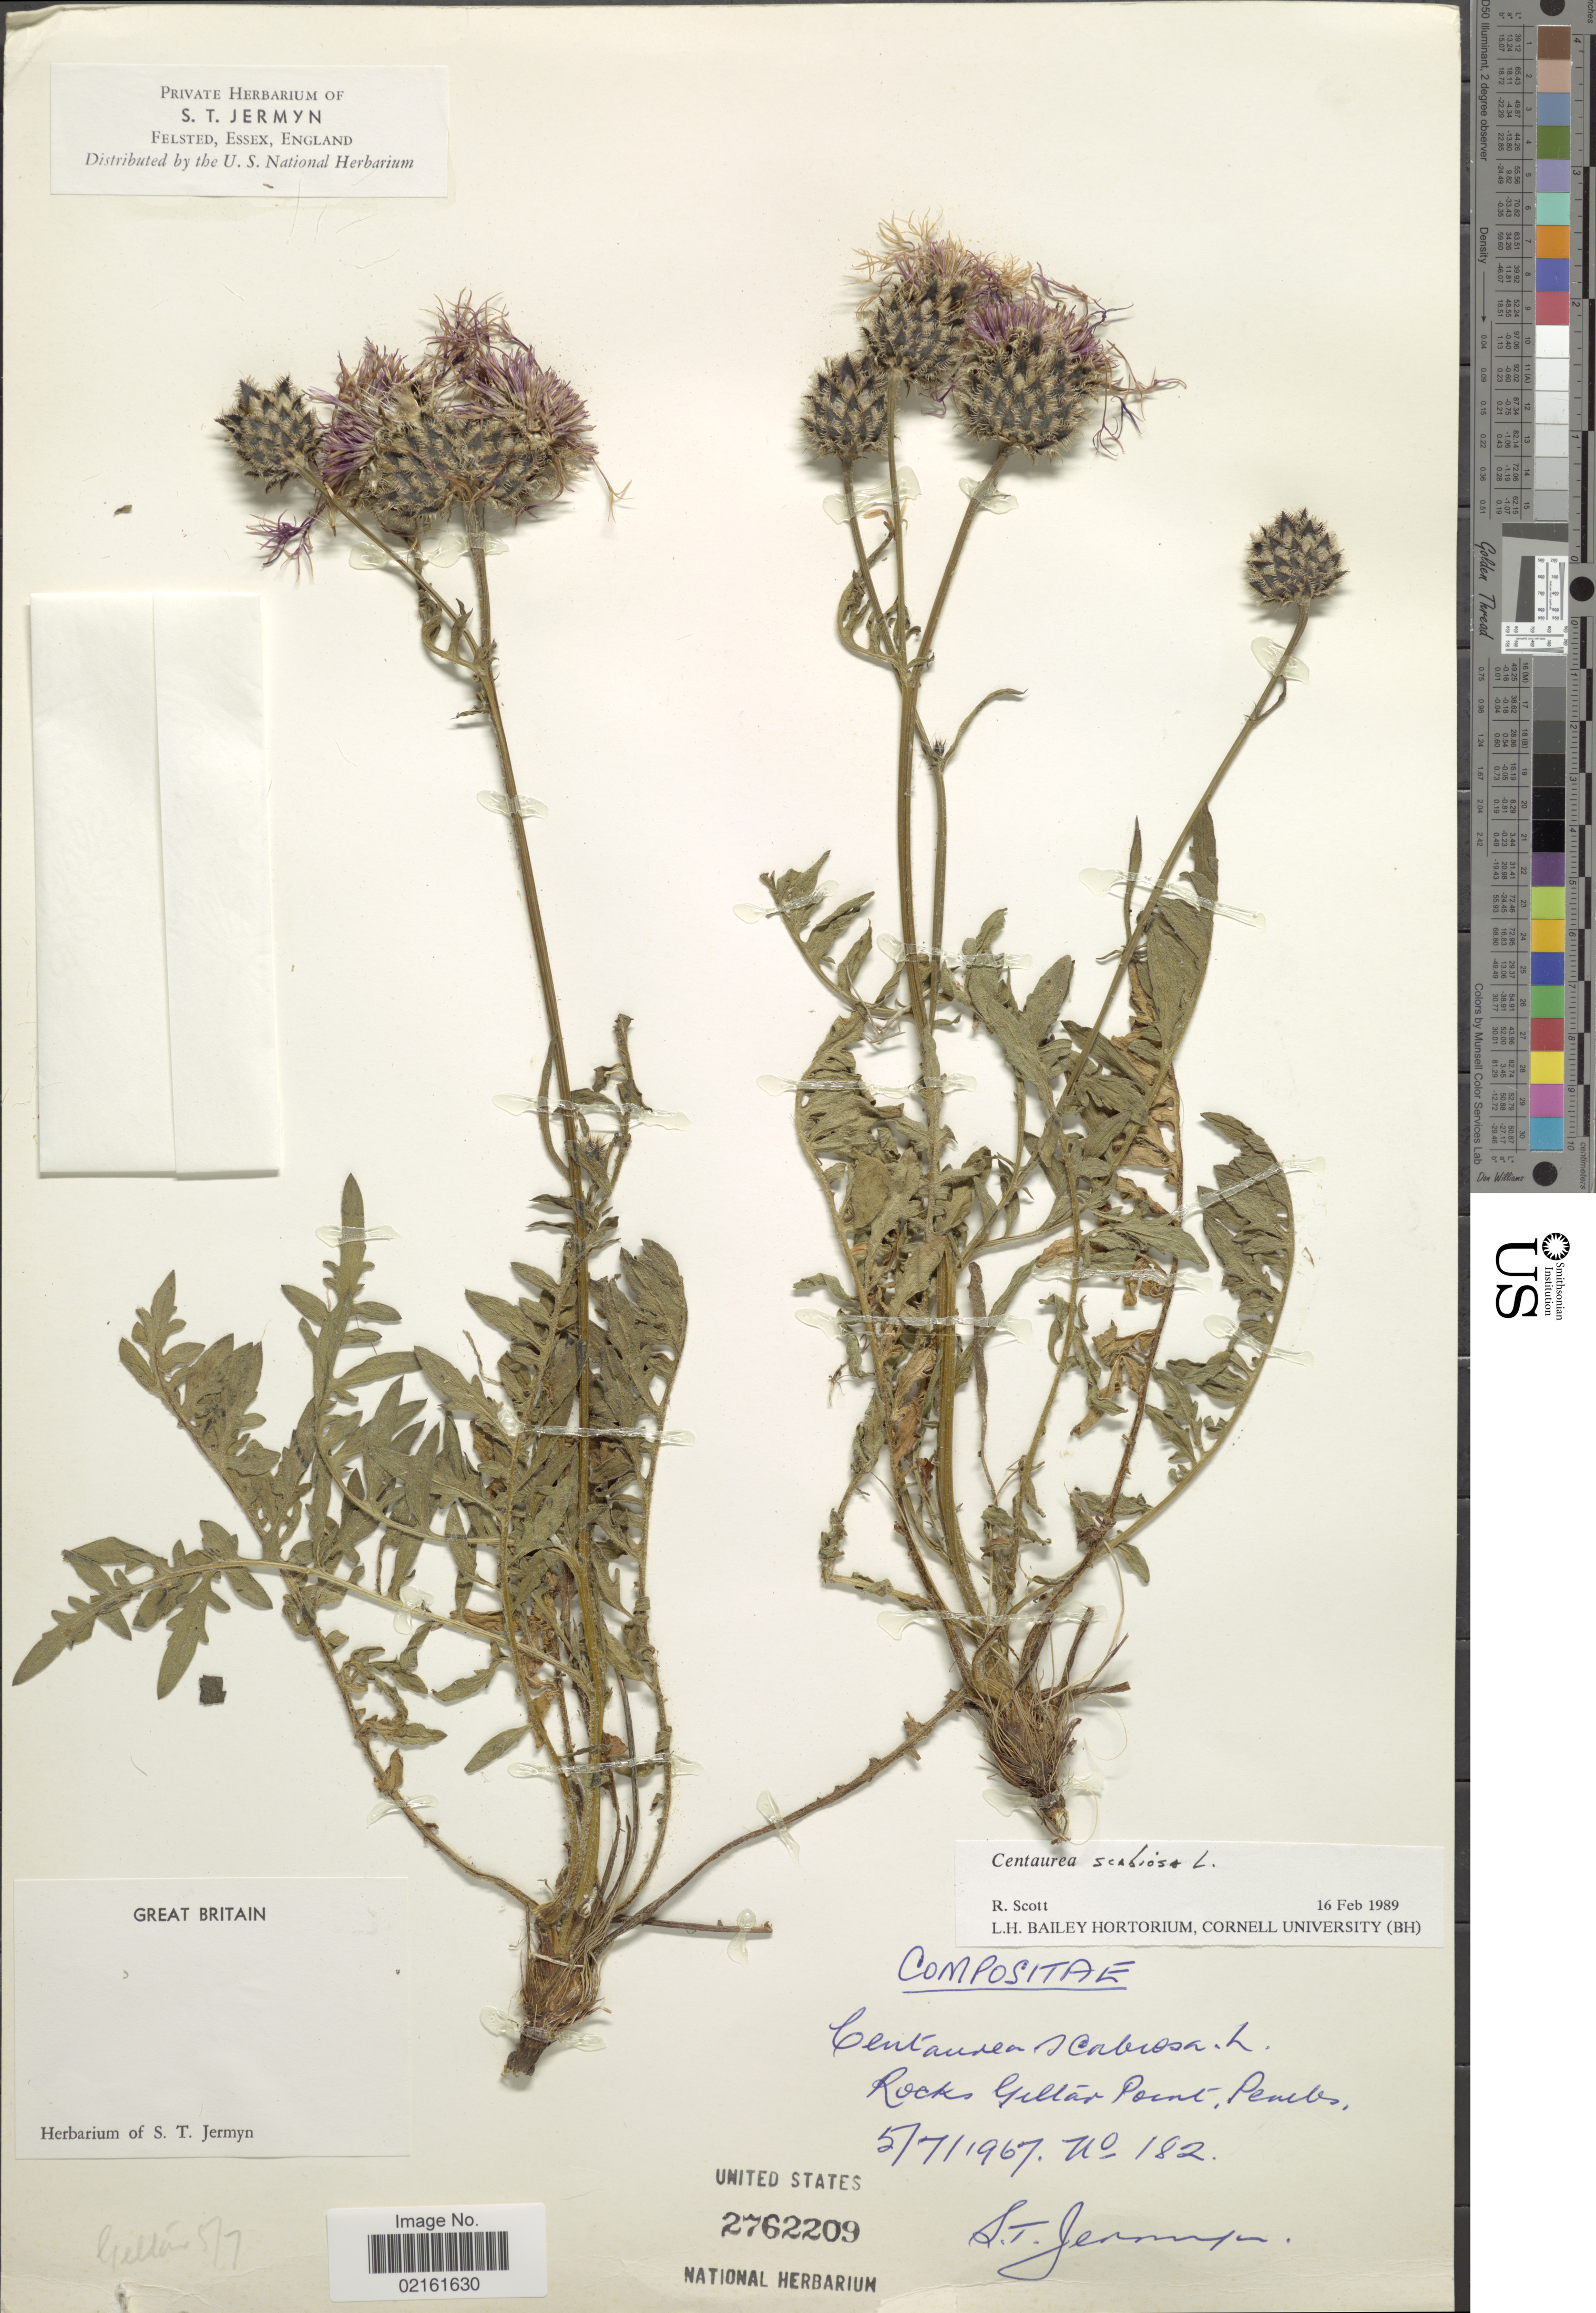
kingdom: Plantae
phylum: Tracheophyta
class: Magnoliopsida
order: Asterales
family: Asteraceae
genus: Centaurea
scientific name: Centaurea scabiosa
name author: L.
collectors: S. Jermyn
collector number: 182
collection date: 1967-07-05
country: United Kingdom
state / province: Wales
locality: Rocks Gillar Point, Pembrokeshire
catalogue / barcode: US 2762209